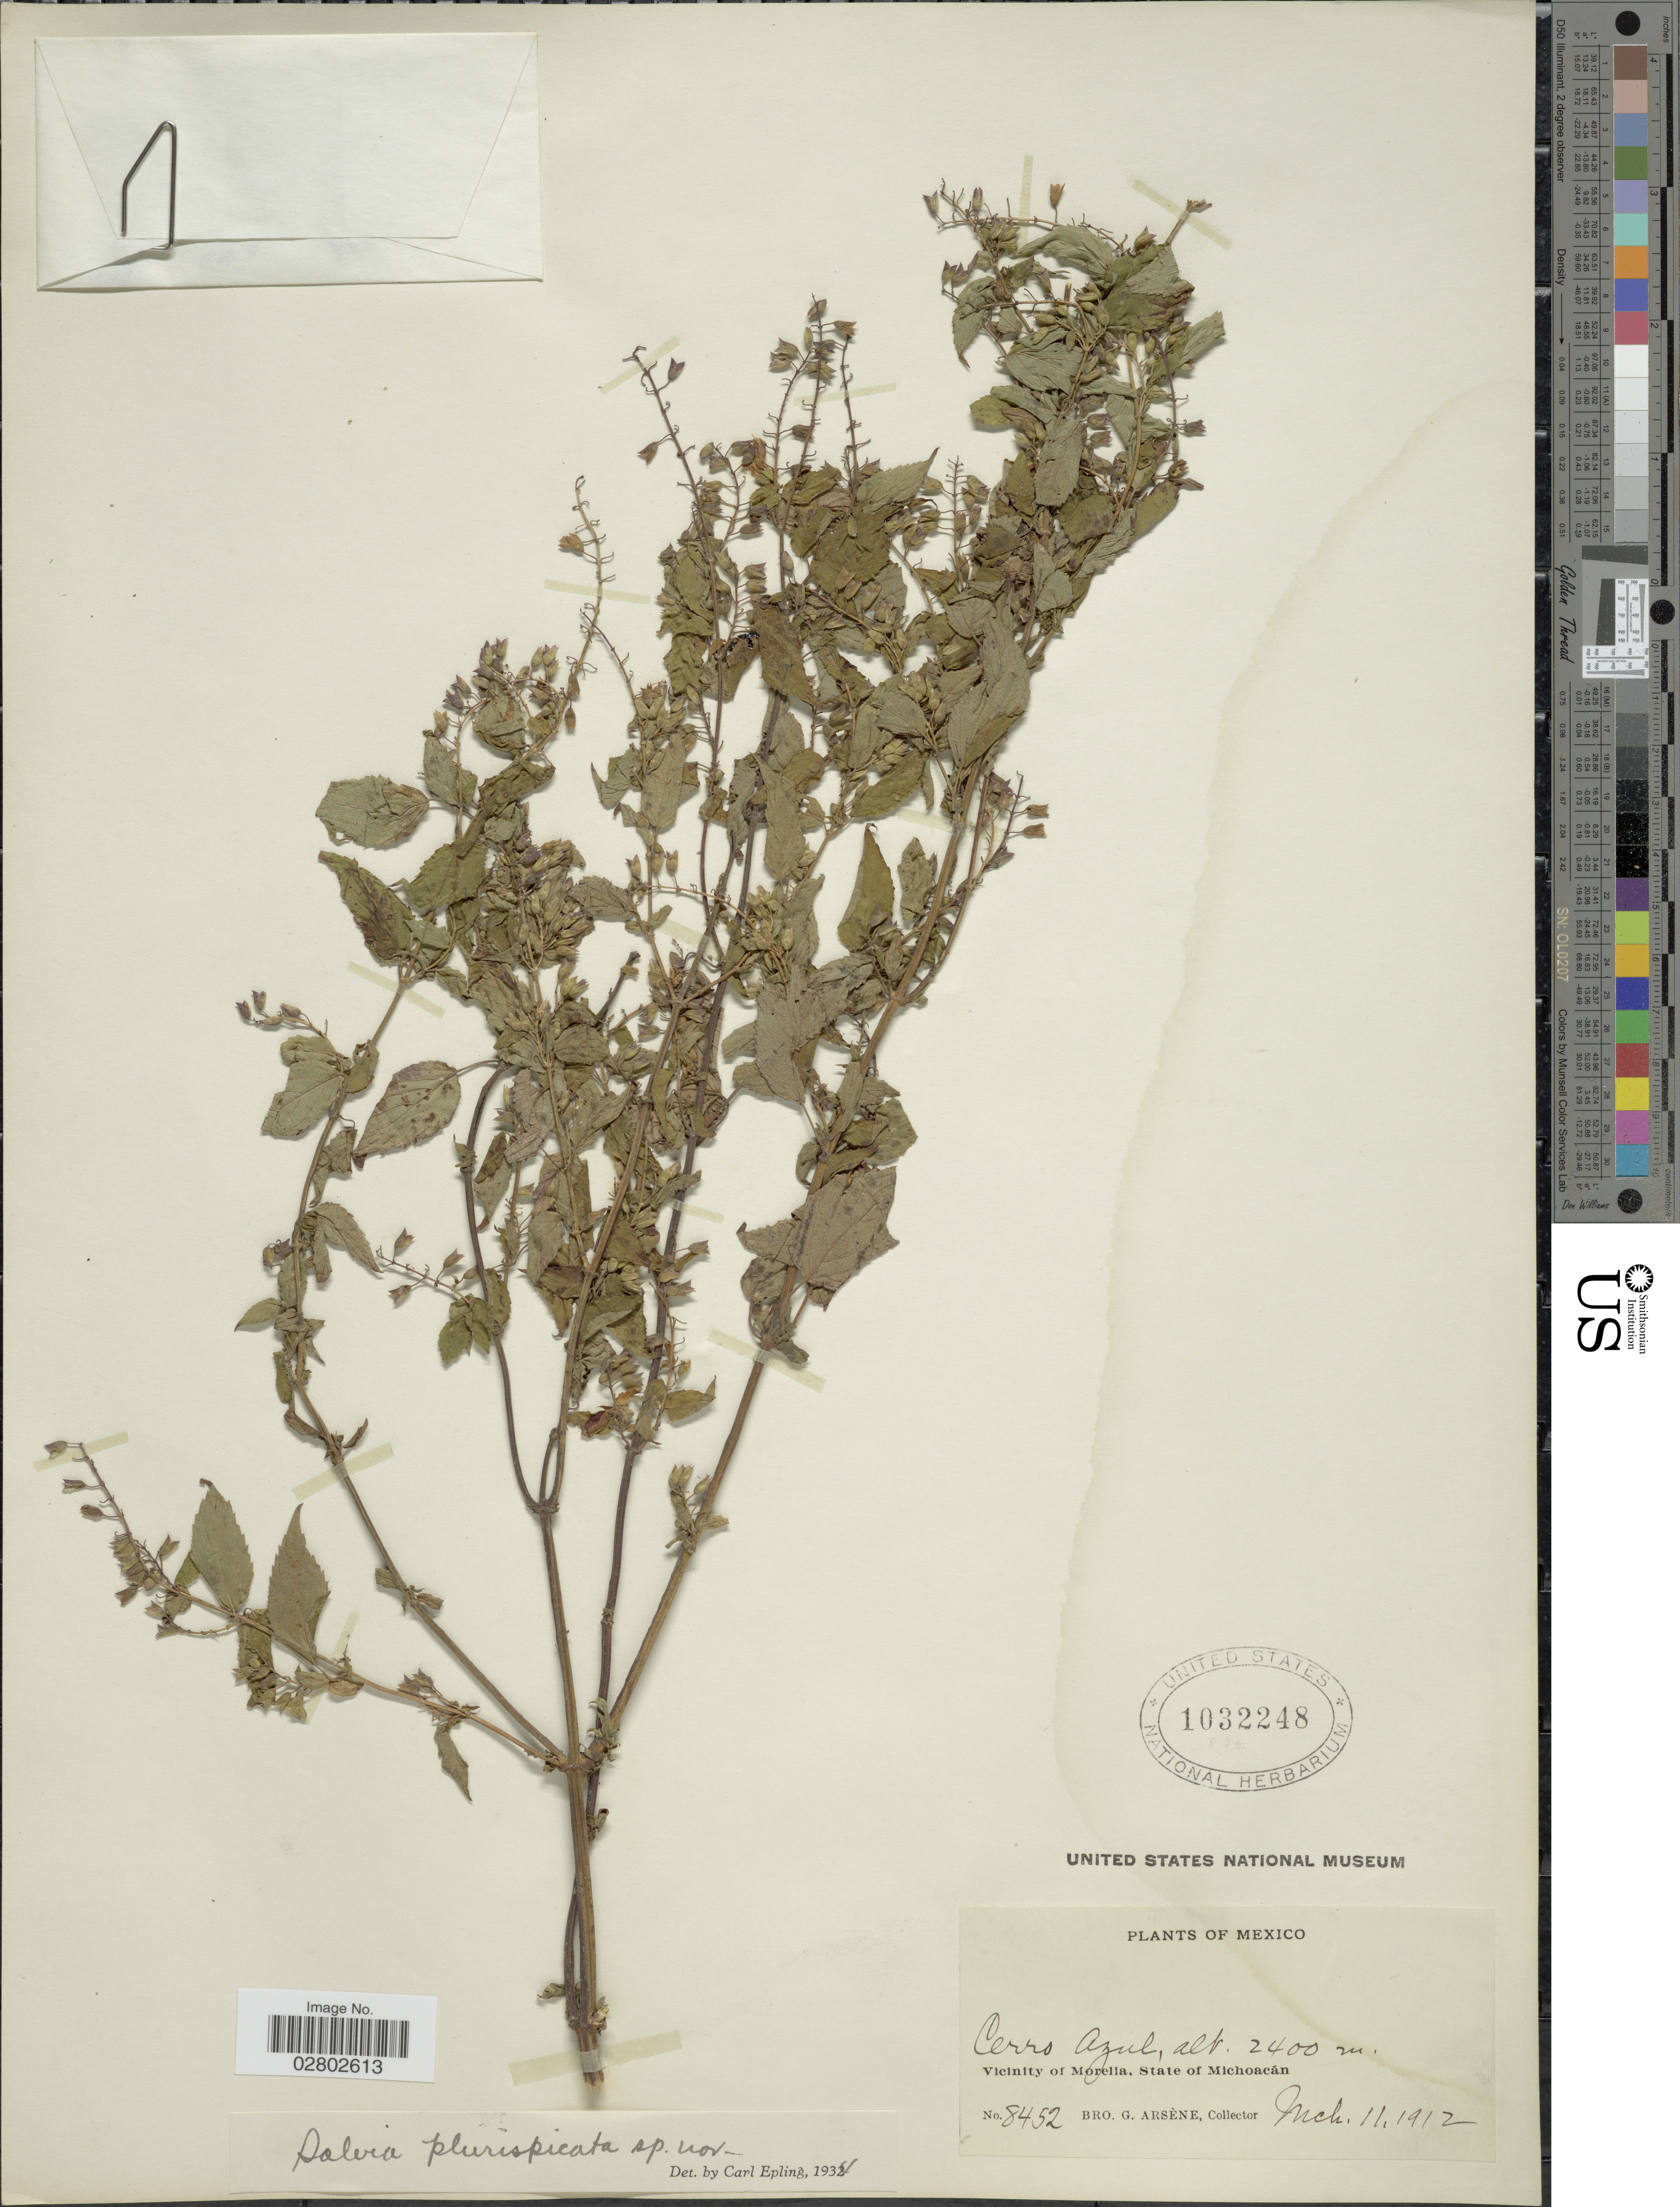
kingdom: Plantae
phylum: Tracheophyta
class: Magnoliopsida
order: Lamiales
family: Lamiaceae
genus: Salvia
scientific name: Salvia plurispicata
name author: Epling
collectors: Bro. G. Arsène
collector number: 8452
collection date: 1912-03-11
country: Mexico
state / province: Michoacán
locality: Cerro Azul. Vicinity of Morelia.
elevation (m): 2400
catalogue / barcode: US 1032248